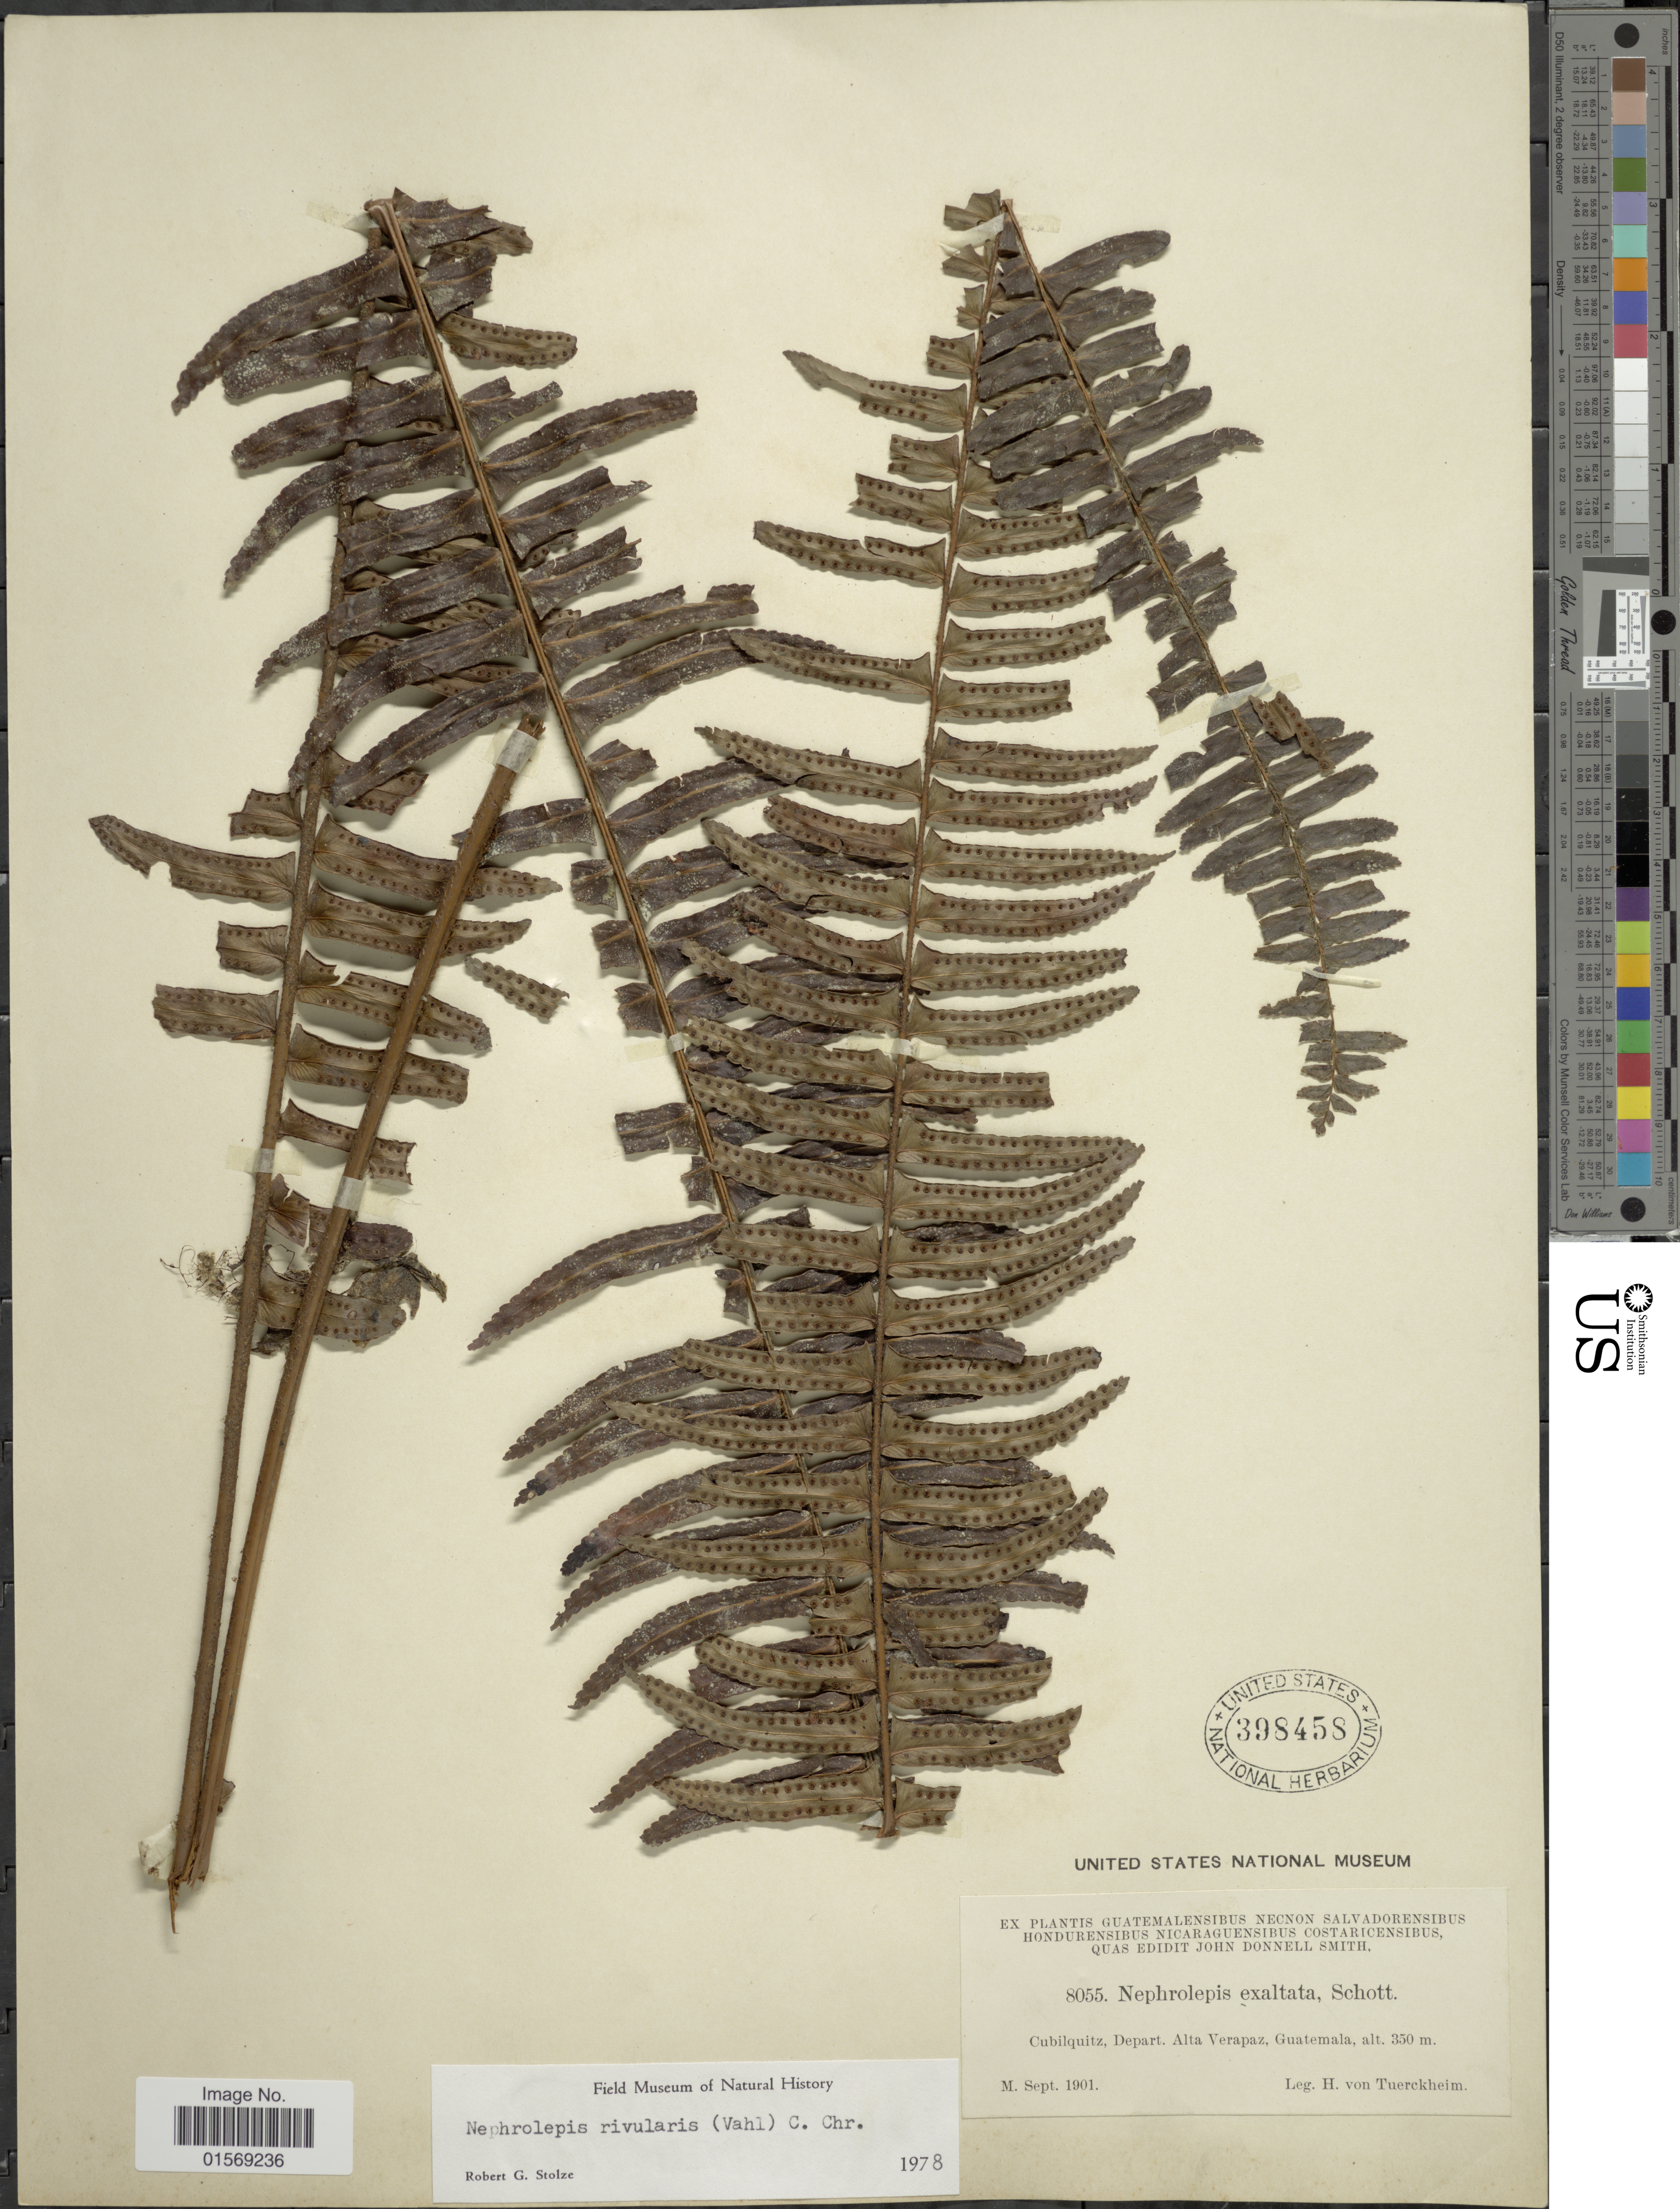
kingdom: Plantae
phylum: Tracheophyta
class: Polypodiopsida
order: Polypodiales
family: Nephrolepidaceae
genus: Nephrolepis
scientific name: Nephrolepis rivularis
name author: (Vahl) Mett. ex Krug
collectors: H. von Tuerckheim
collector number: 8055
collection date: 1901-09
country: Guatemala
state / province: Alta Verapaz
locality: Cubilquitz, Depart. Alta Verapaz, Guatemala.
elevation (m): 350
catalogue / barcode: US 398458